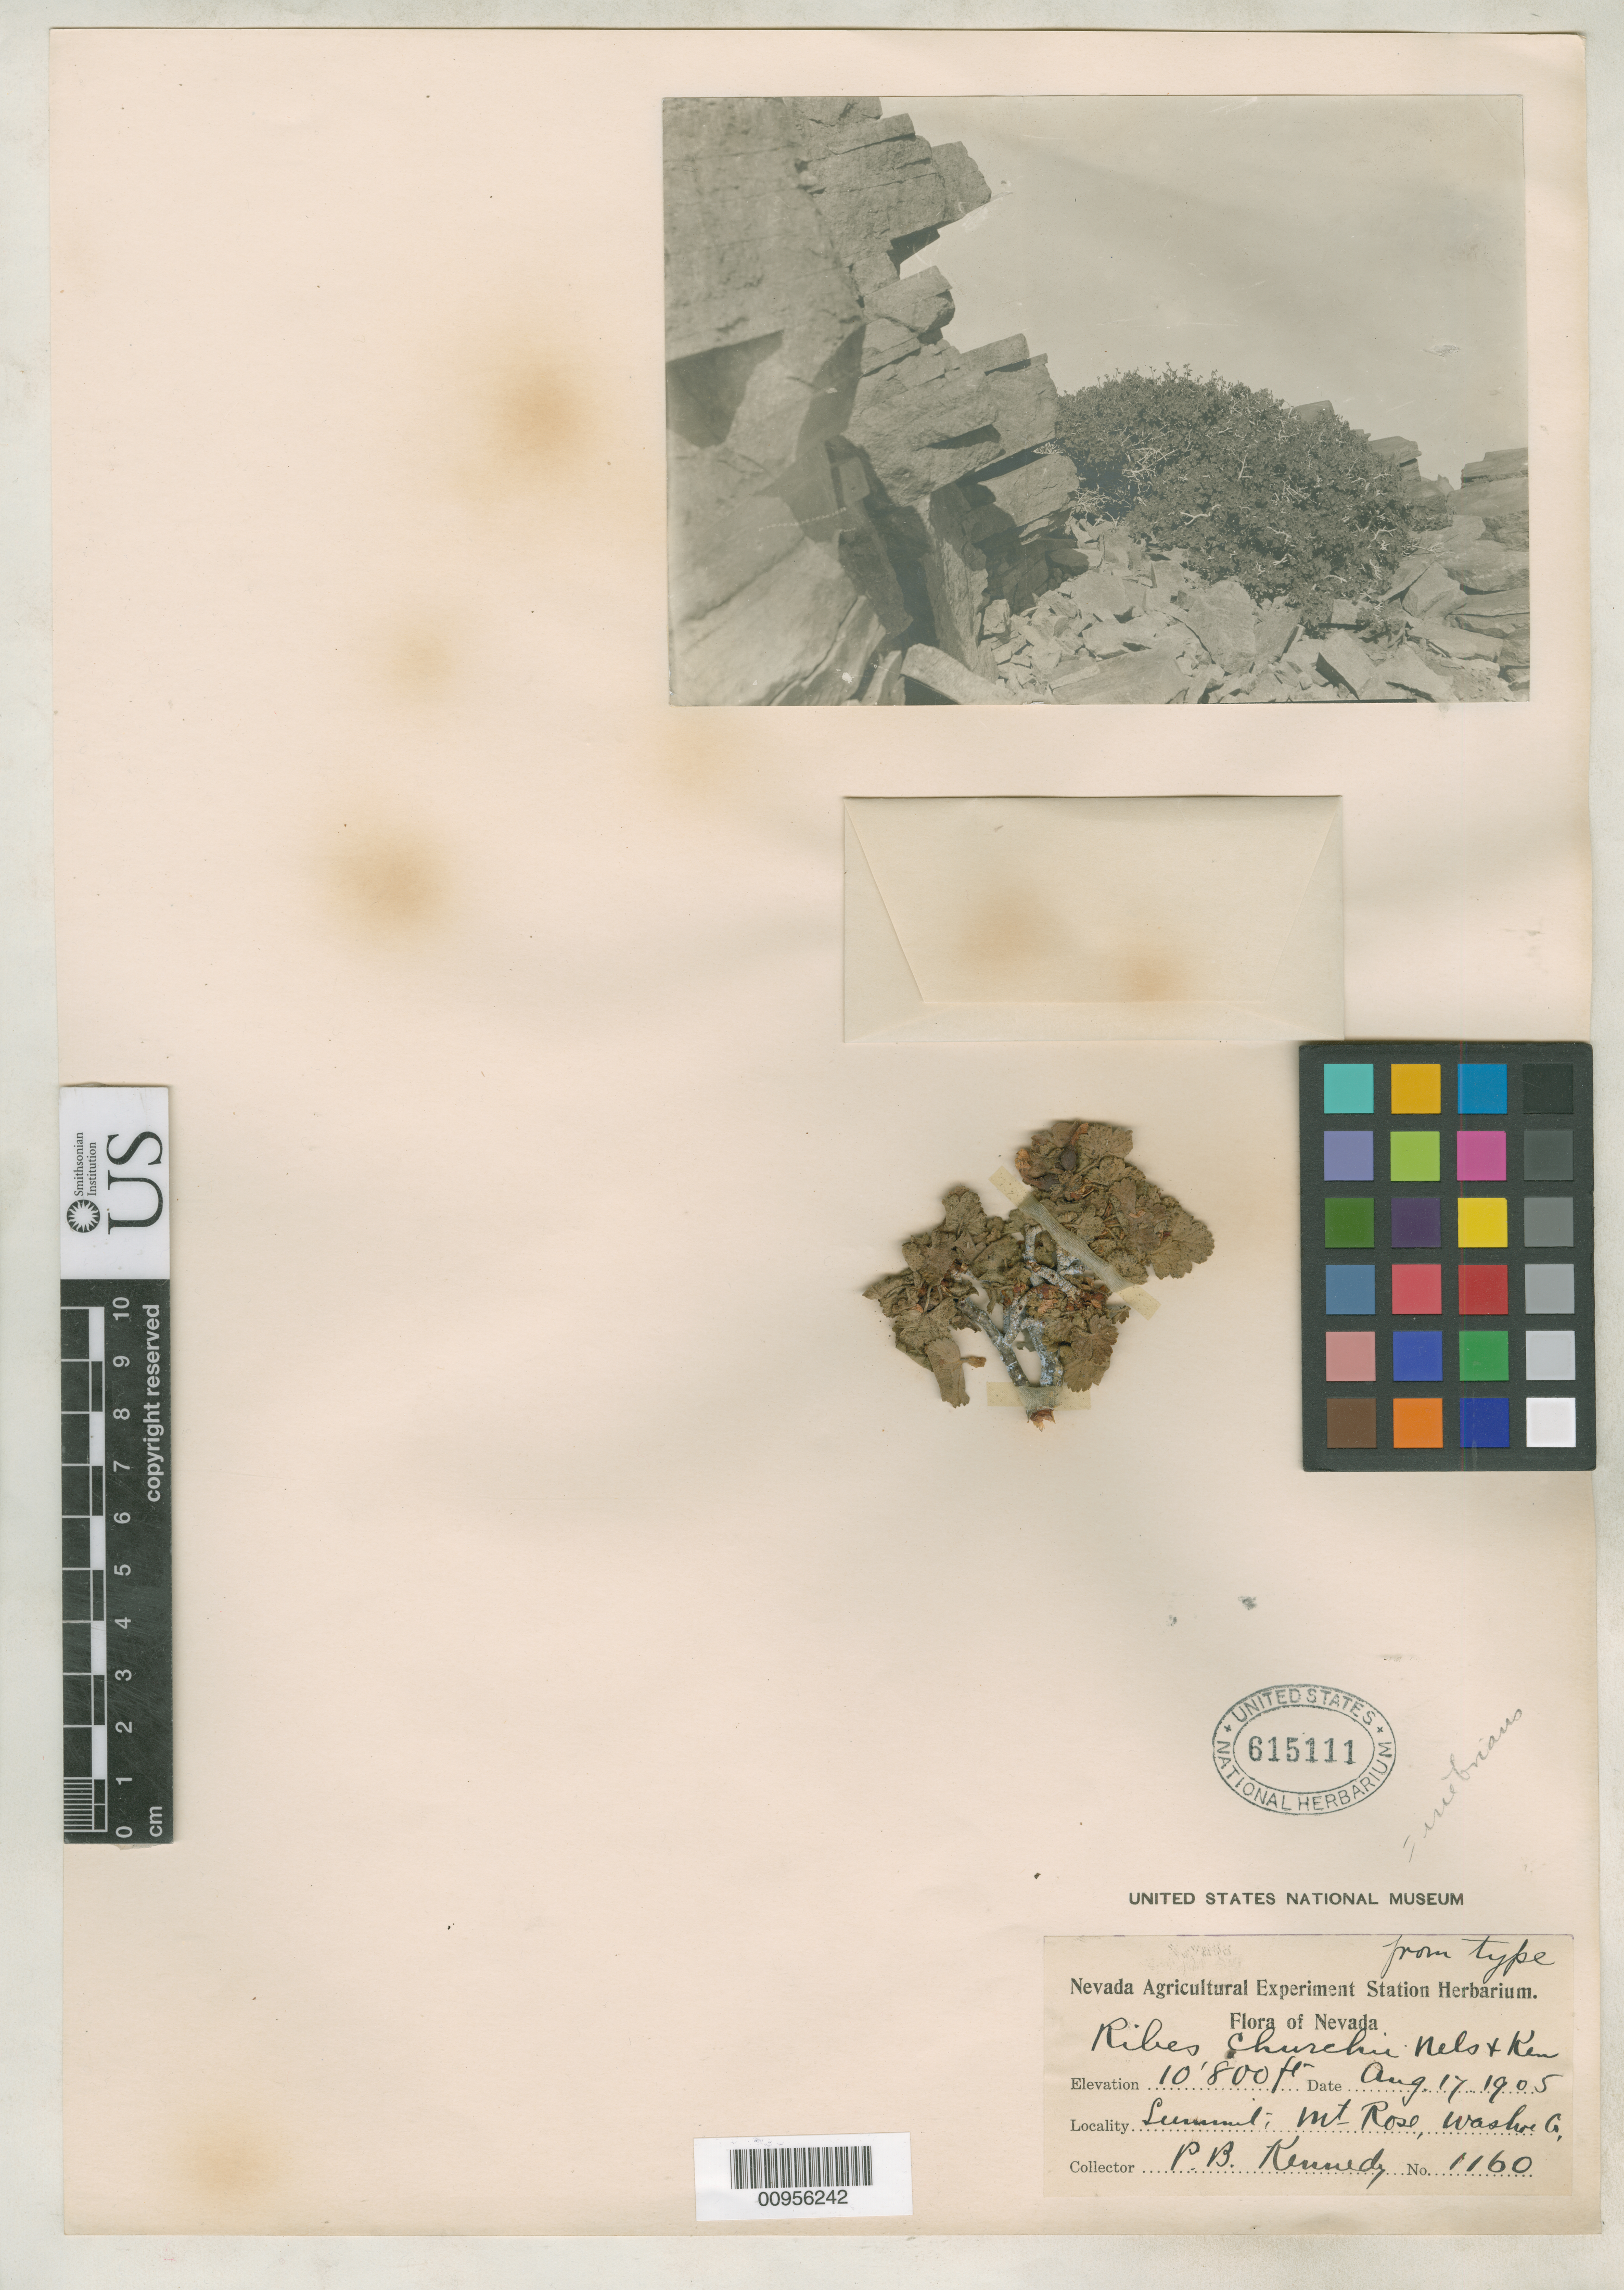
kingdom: Plantae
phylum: Tracheophyta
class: Magnoliopsida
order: Saxifragales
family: Grossulariaceae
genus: Ribes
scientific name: Ribes churchii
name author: A. Nelson & P.B. Kenn.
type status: Type Collection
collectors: P. B. Kennedy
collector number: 1160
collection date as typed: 17 Aug 1905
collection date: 1905-08-17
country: United States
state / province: Nevada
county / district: Washoe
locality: Summit, Mt. Rose, Washoe Co.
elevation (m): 3292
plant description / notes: Fragmentary material "from type".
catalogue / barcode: US 615111